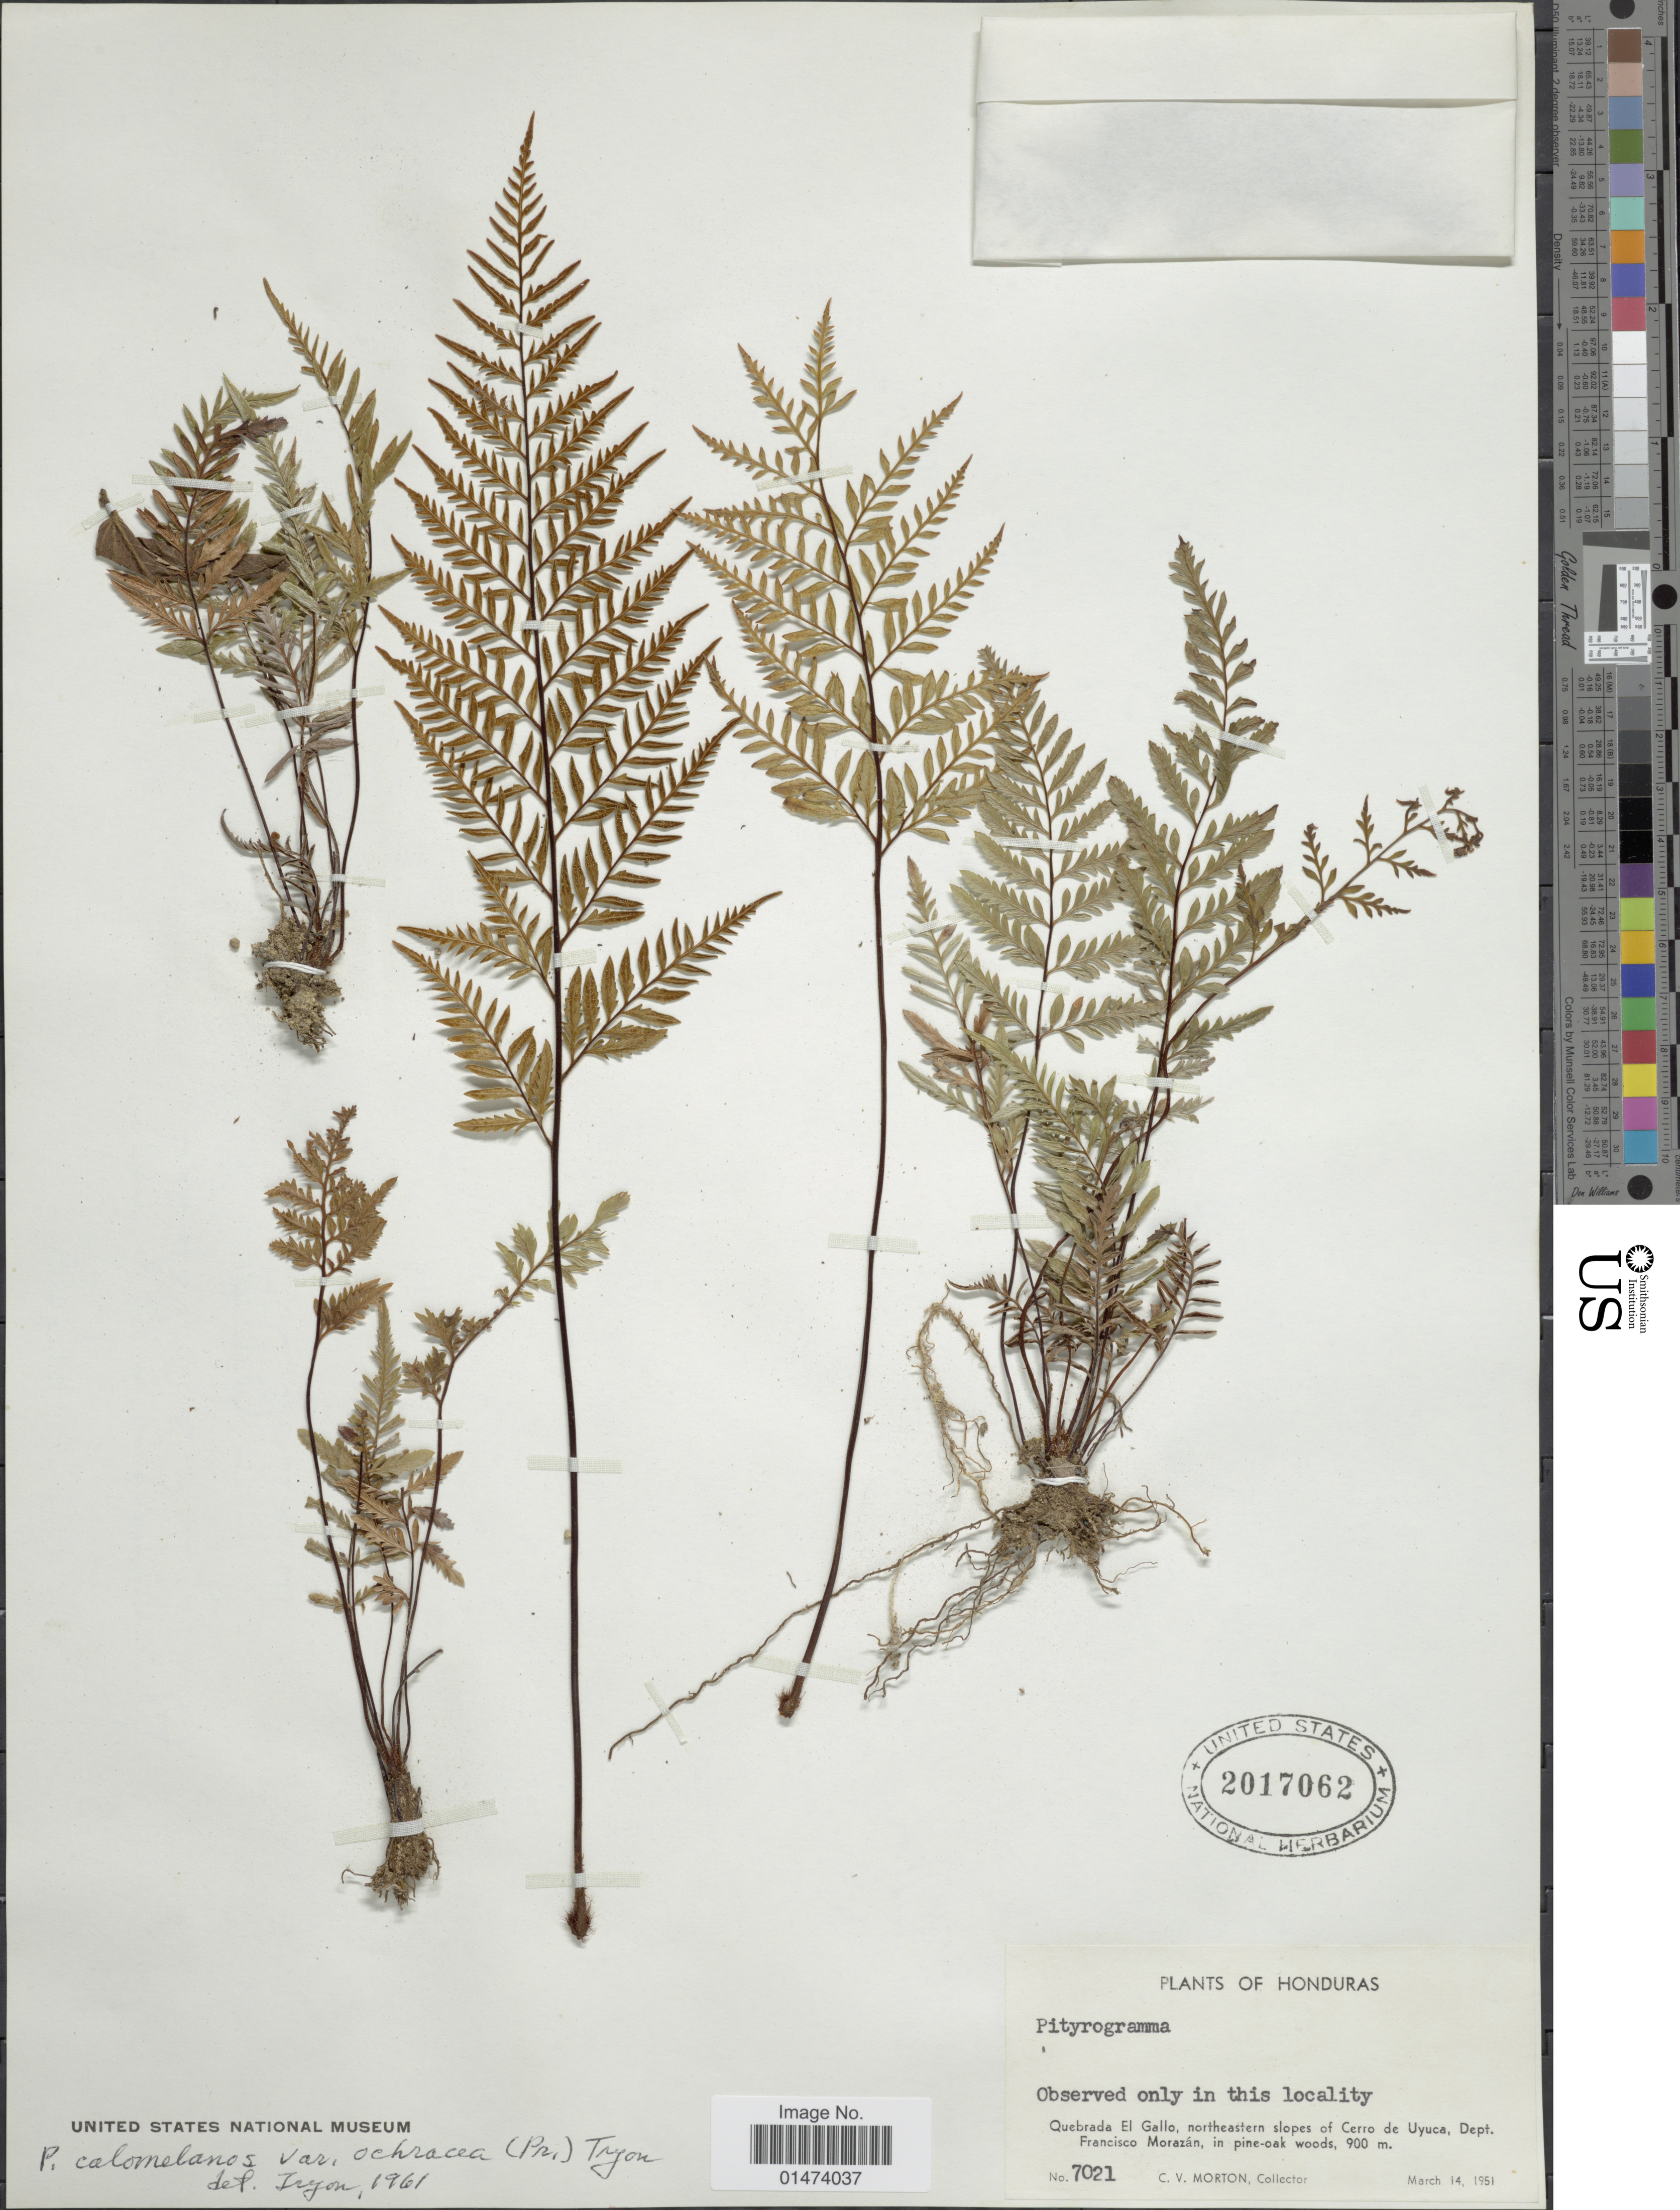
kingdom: Plantae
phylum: Tracheophyta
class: Polypodiopsida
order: Polypodiales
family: Pteridaceae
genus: Pityrogramma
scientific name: Pityrogramma calomelanos var. ochracea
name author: (C. Presl) R.M. Tryon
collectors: C. V. Morton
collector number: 7021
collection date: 1951-03-14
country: Honduras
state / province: Fco. Morazán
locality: Quebrada El Gallo, northeastern slopes of Cerro de Uyuca, Dept. , in pine-oak woods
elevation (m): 900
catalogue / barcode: US 2017062